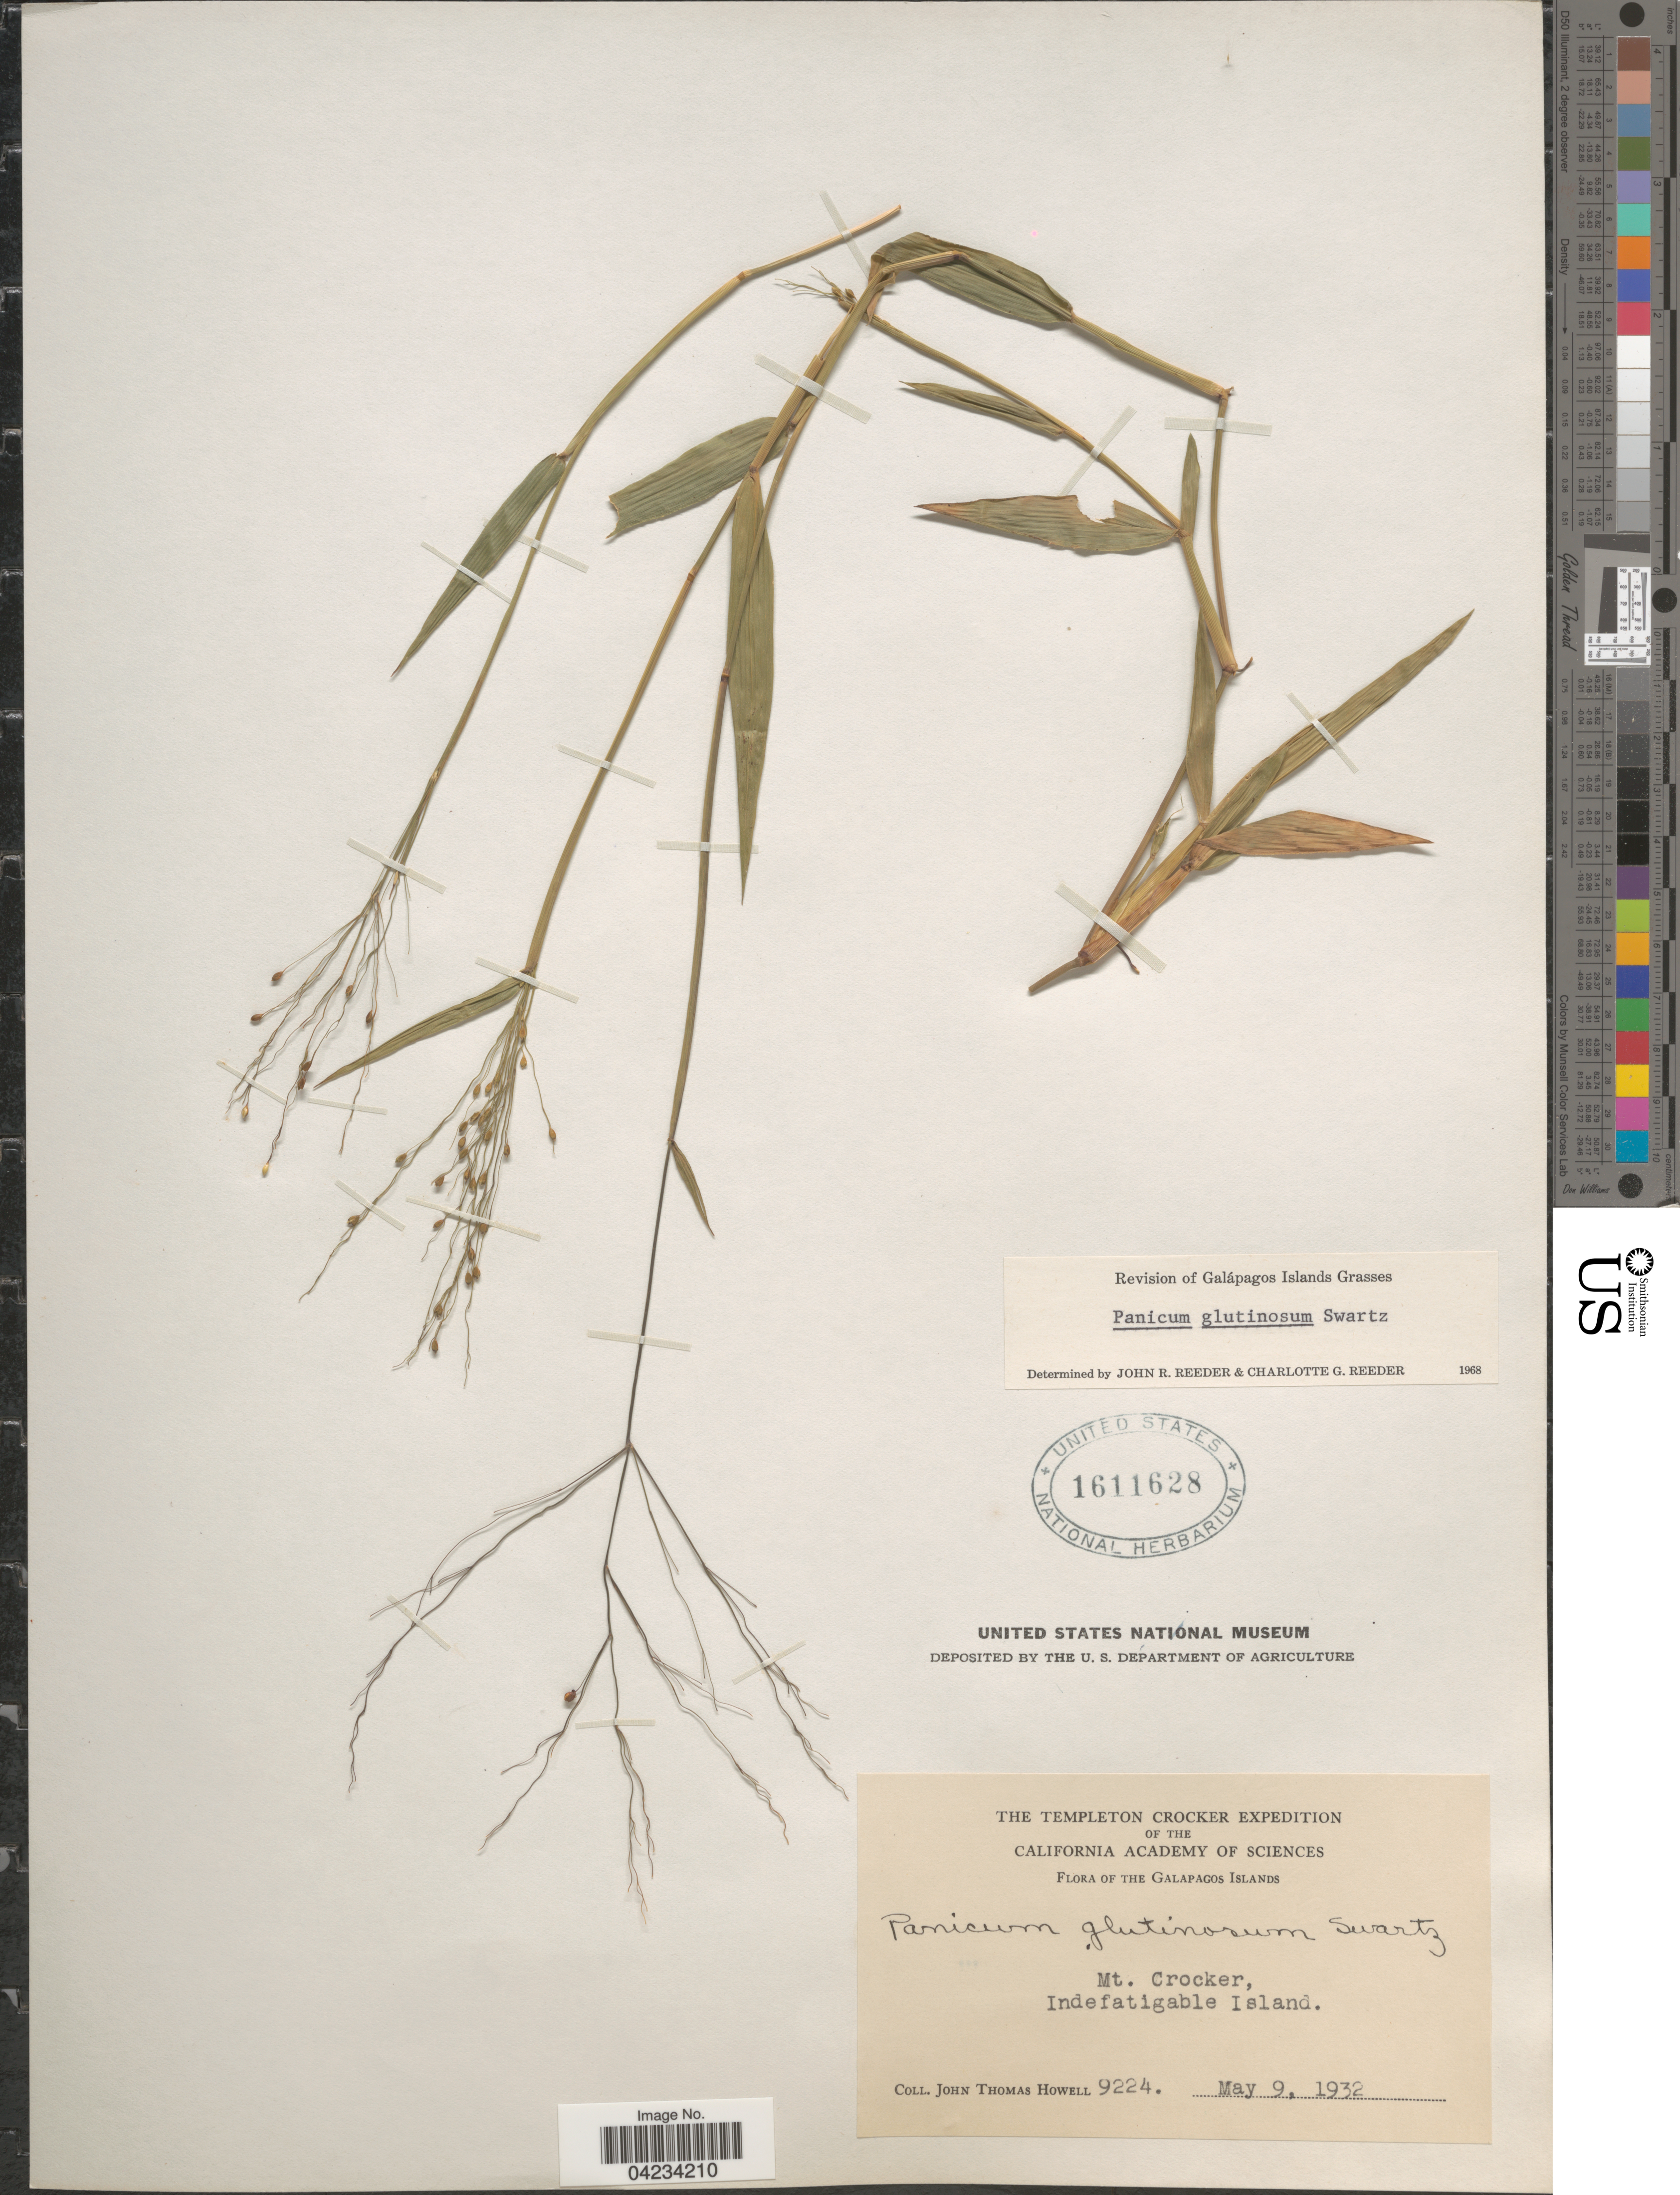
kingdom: Plantae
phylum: Tracheophyta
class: Liliopsida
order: Poales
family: Poaceae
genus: Homolepis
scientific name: Homolepis glutinosa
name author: (Sw.) Zuloaga & Soderstr.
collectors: J. T. Howell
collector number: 9224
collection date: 1932-05-09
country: Ecuador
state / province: Colón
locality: The Templeton Crocker Expedition. The Galapagos Islands. Mt. Crocker, Indefatigable Island.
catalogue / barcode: US 1611628